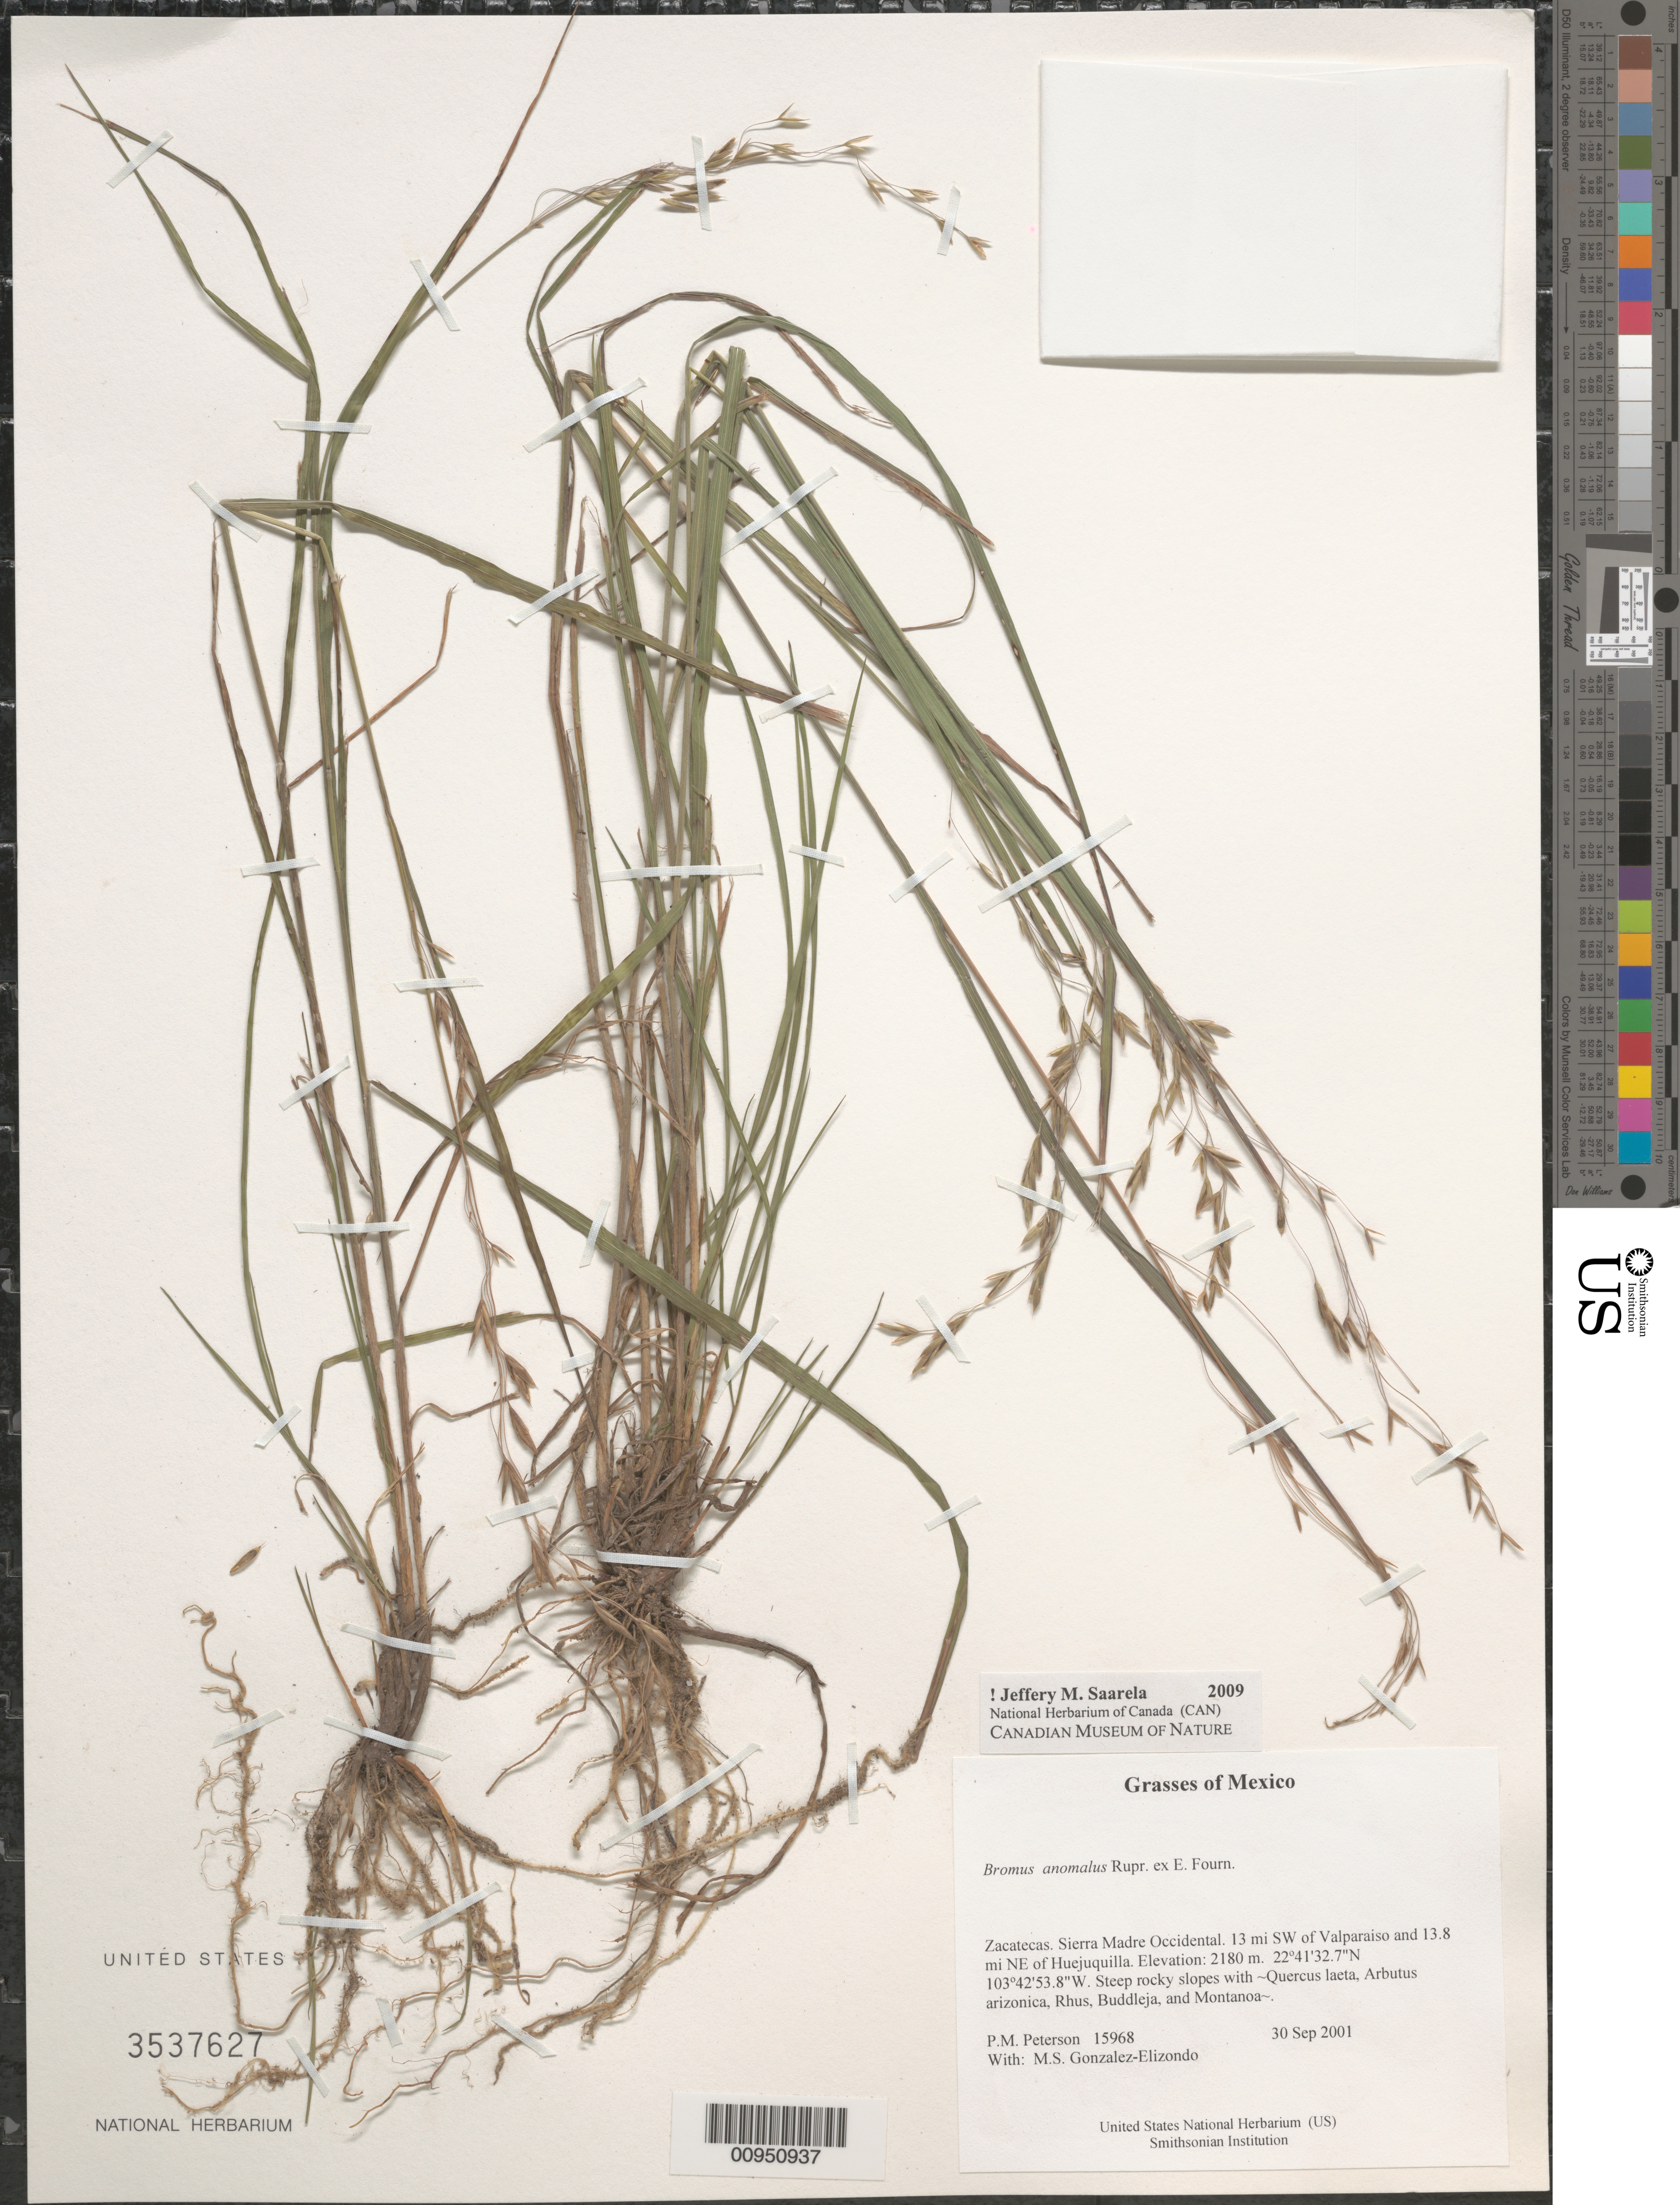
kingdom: Plantae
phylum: Tracheophyta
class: Liliopsida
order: Poales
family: Poaceae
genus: Bromus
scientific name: Bromus anomalus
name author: Rupr. ex E. Fourn.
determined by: Saarela, J. M., (CAN), Canadian Museum of Nature (CANADA)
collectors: P. M. Peterson & M. S. González-Elizondo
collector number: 15968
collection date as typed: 30 Sep 2001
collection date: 2001-09-30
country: Mexico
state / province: Zacatecas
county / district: Sierra Madre Occidental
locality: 13 mi SW of Valparaiso and 13.8 mi NE of Huejuquilla.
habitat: Steep rocky slopes with ~Quercus laeta, Arbutus arizonica, Rhus, Buddleja, and Montanoa~.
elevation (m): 2180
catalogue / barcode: US 3537627